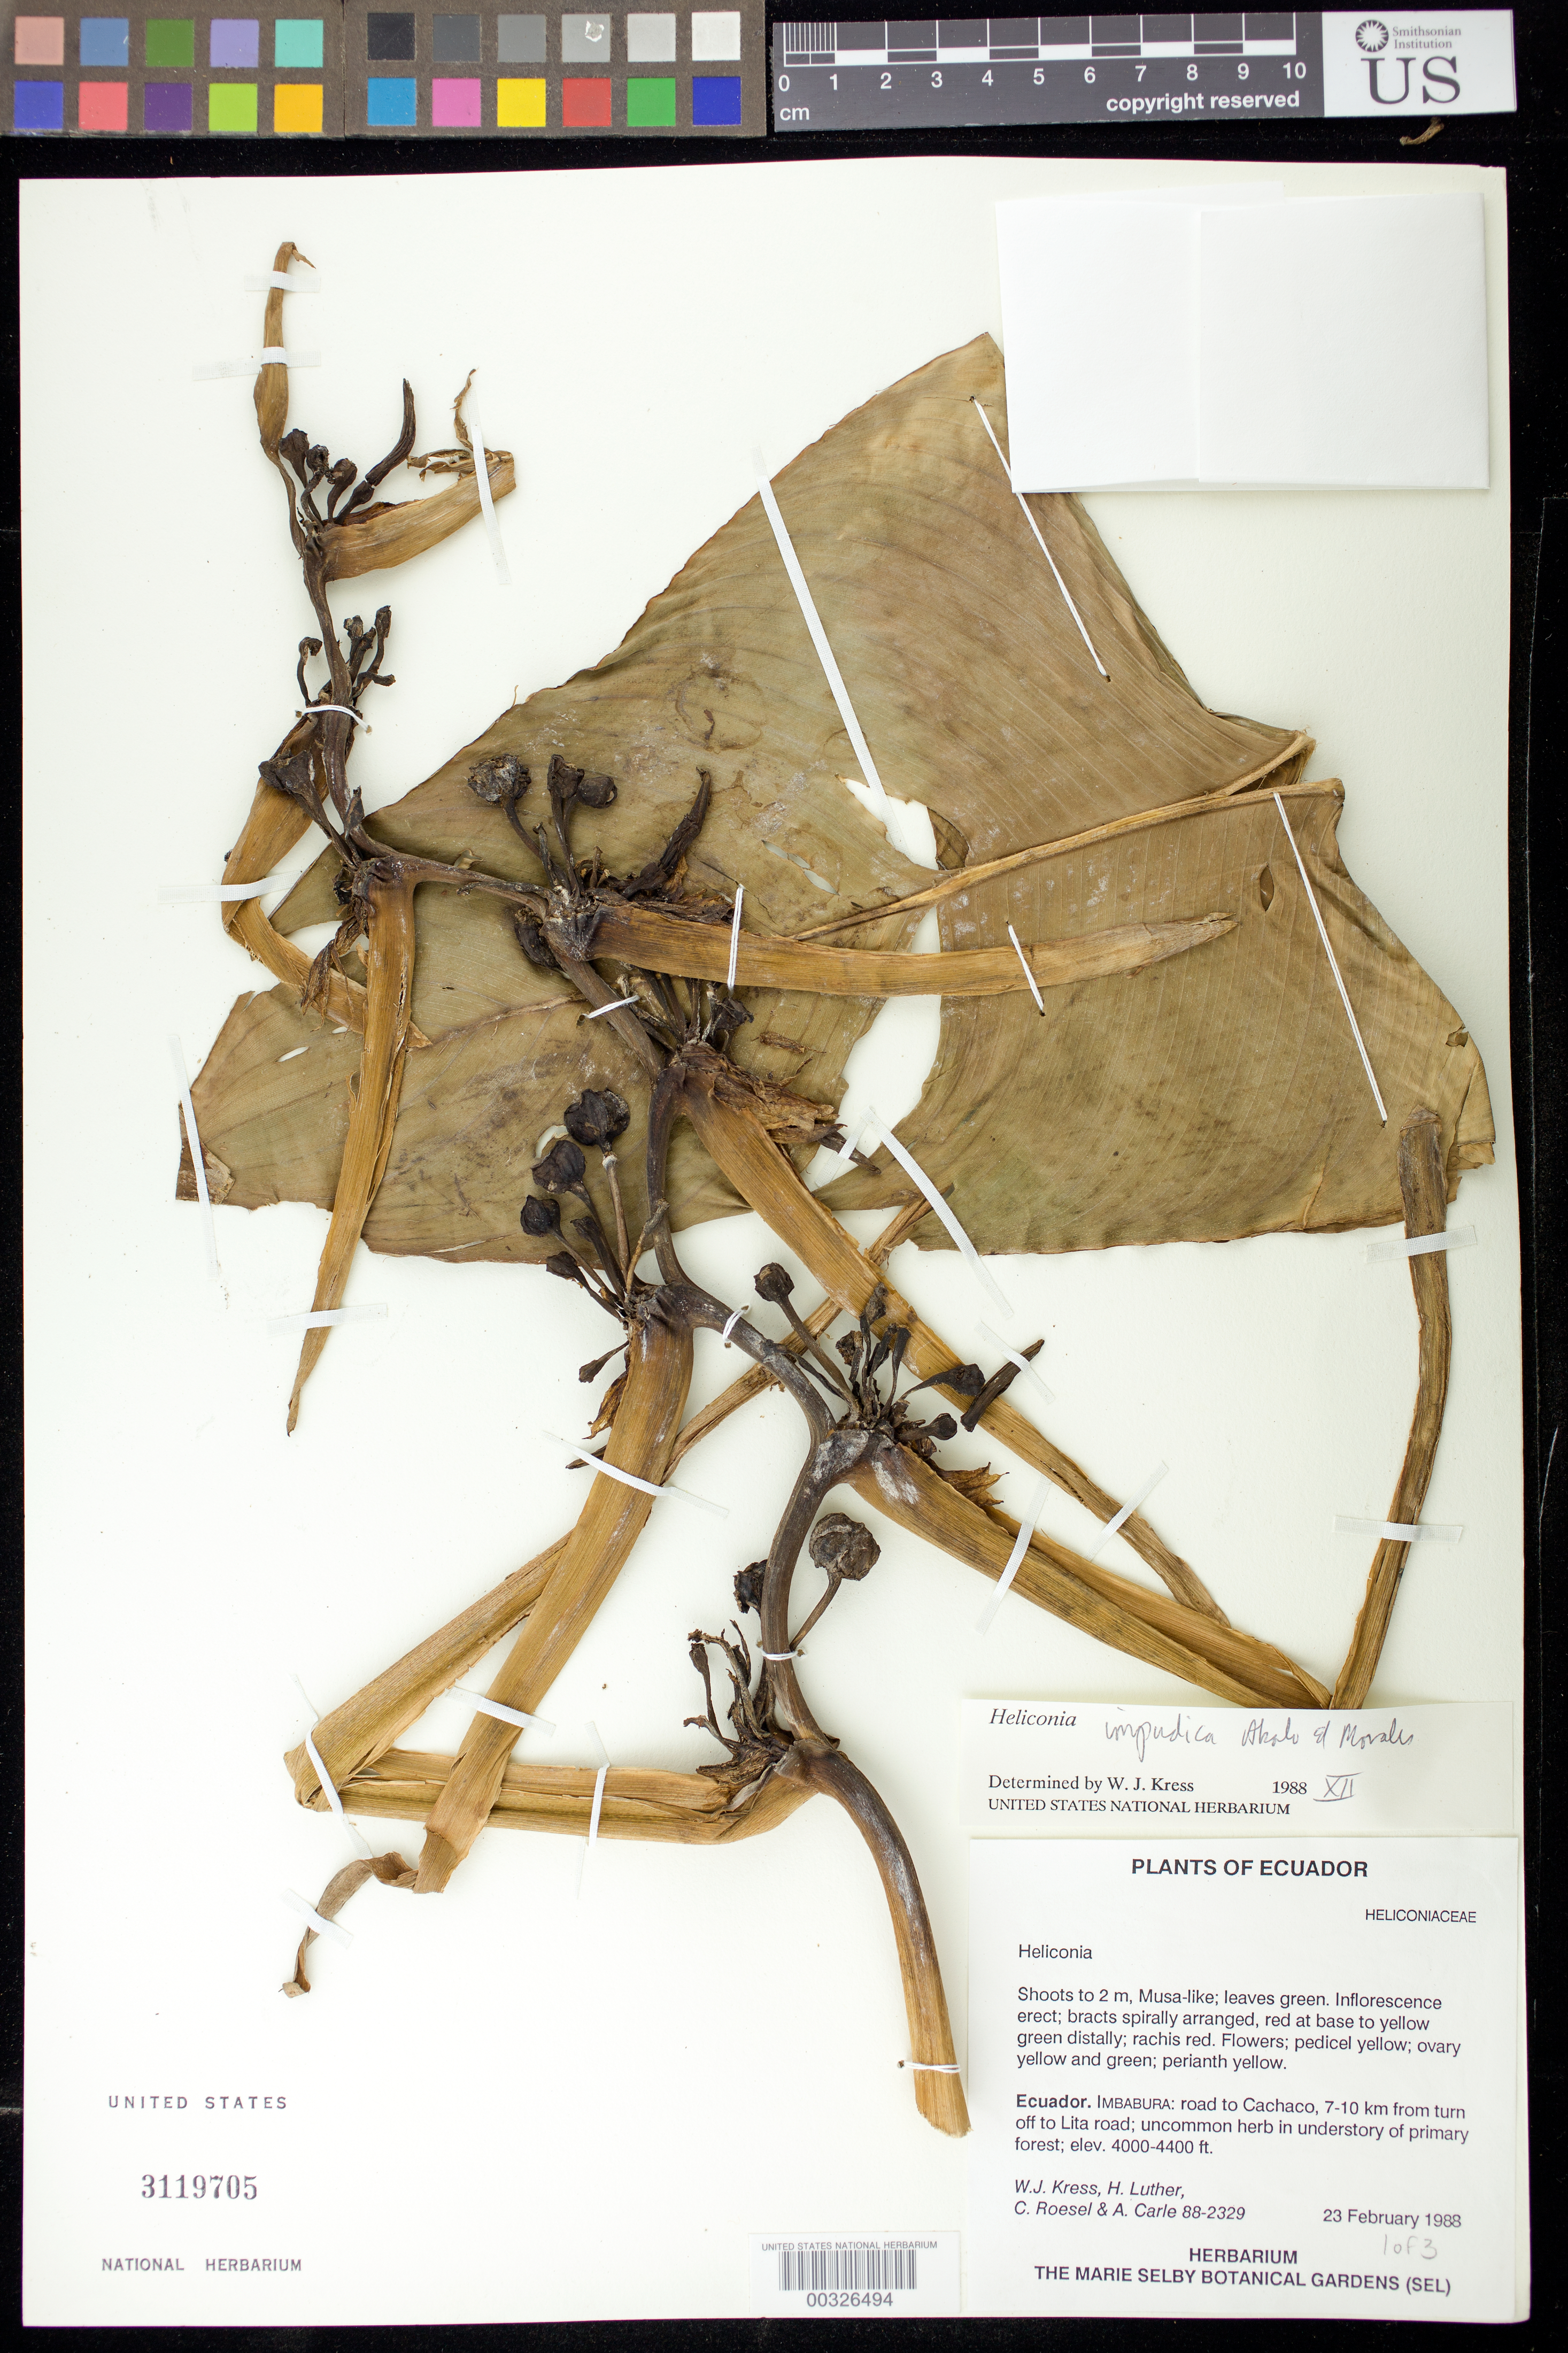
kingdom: Plantae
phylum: Tracheophyta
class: Liliopsida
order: Zingiberales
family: Heliconiaceae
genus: Heliconia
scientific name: Heliconia impudica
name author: Abalo & Morales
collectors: W. J. Kress, Harry E. Luther, C. S. Roesel & A. Carle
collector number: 88-2329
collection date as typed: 23 Feb 1988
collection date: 1988-02-23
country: Ecuador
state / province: Imbabura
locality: Road to Cachaco, 7-10 km from turn of L to Lita road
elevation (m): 1219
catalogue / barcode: US 3119705